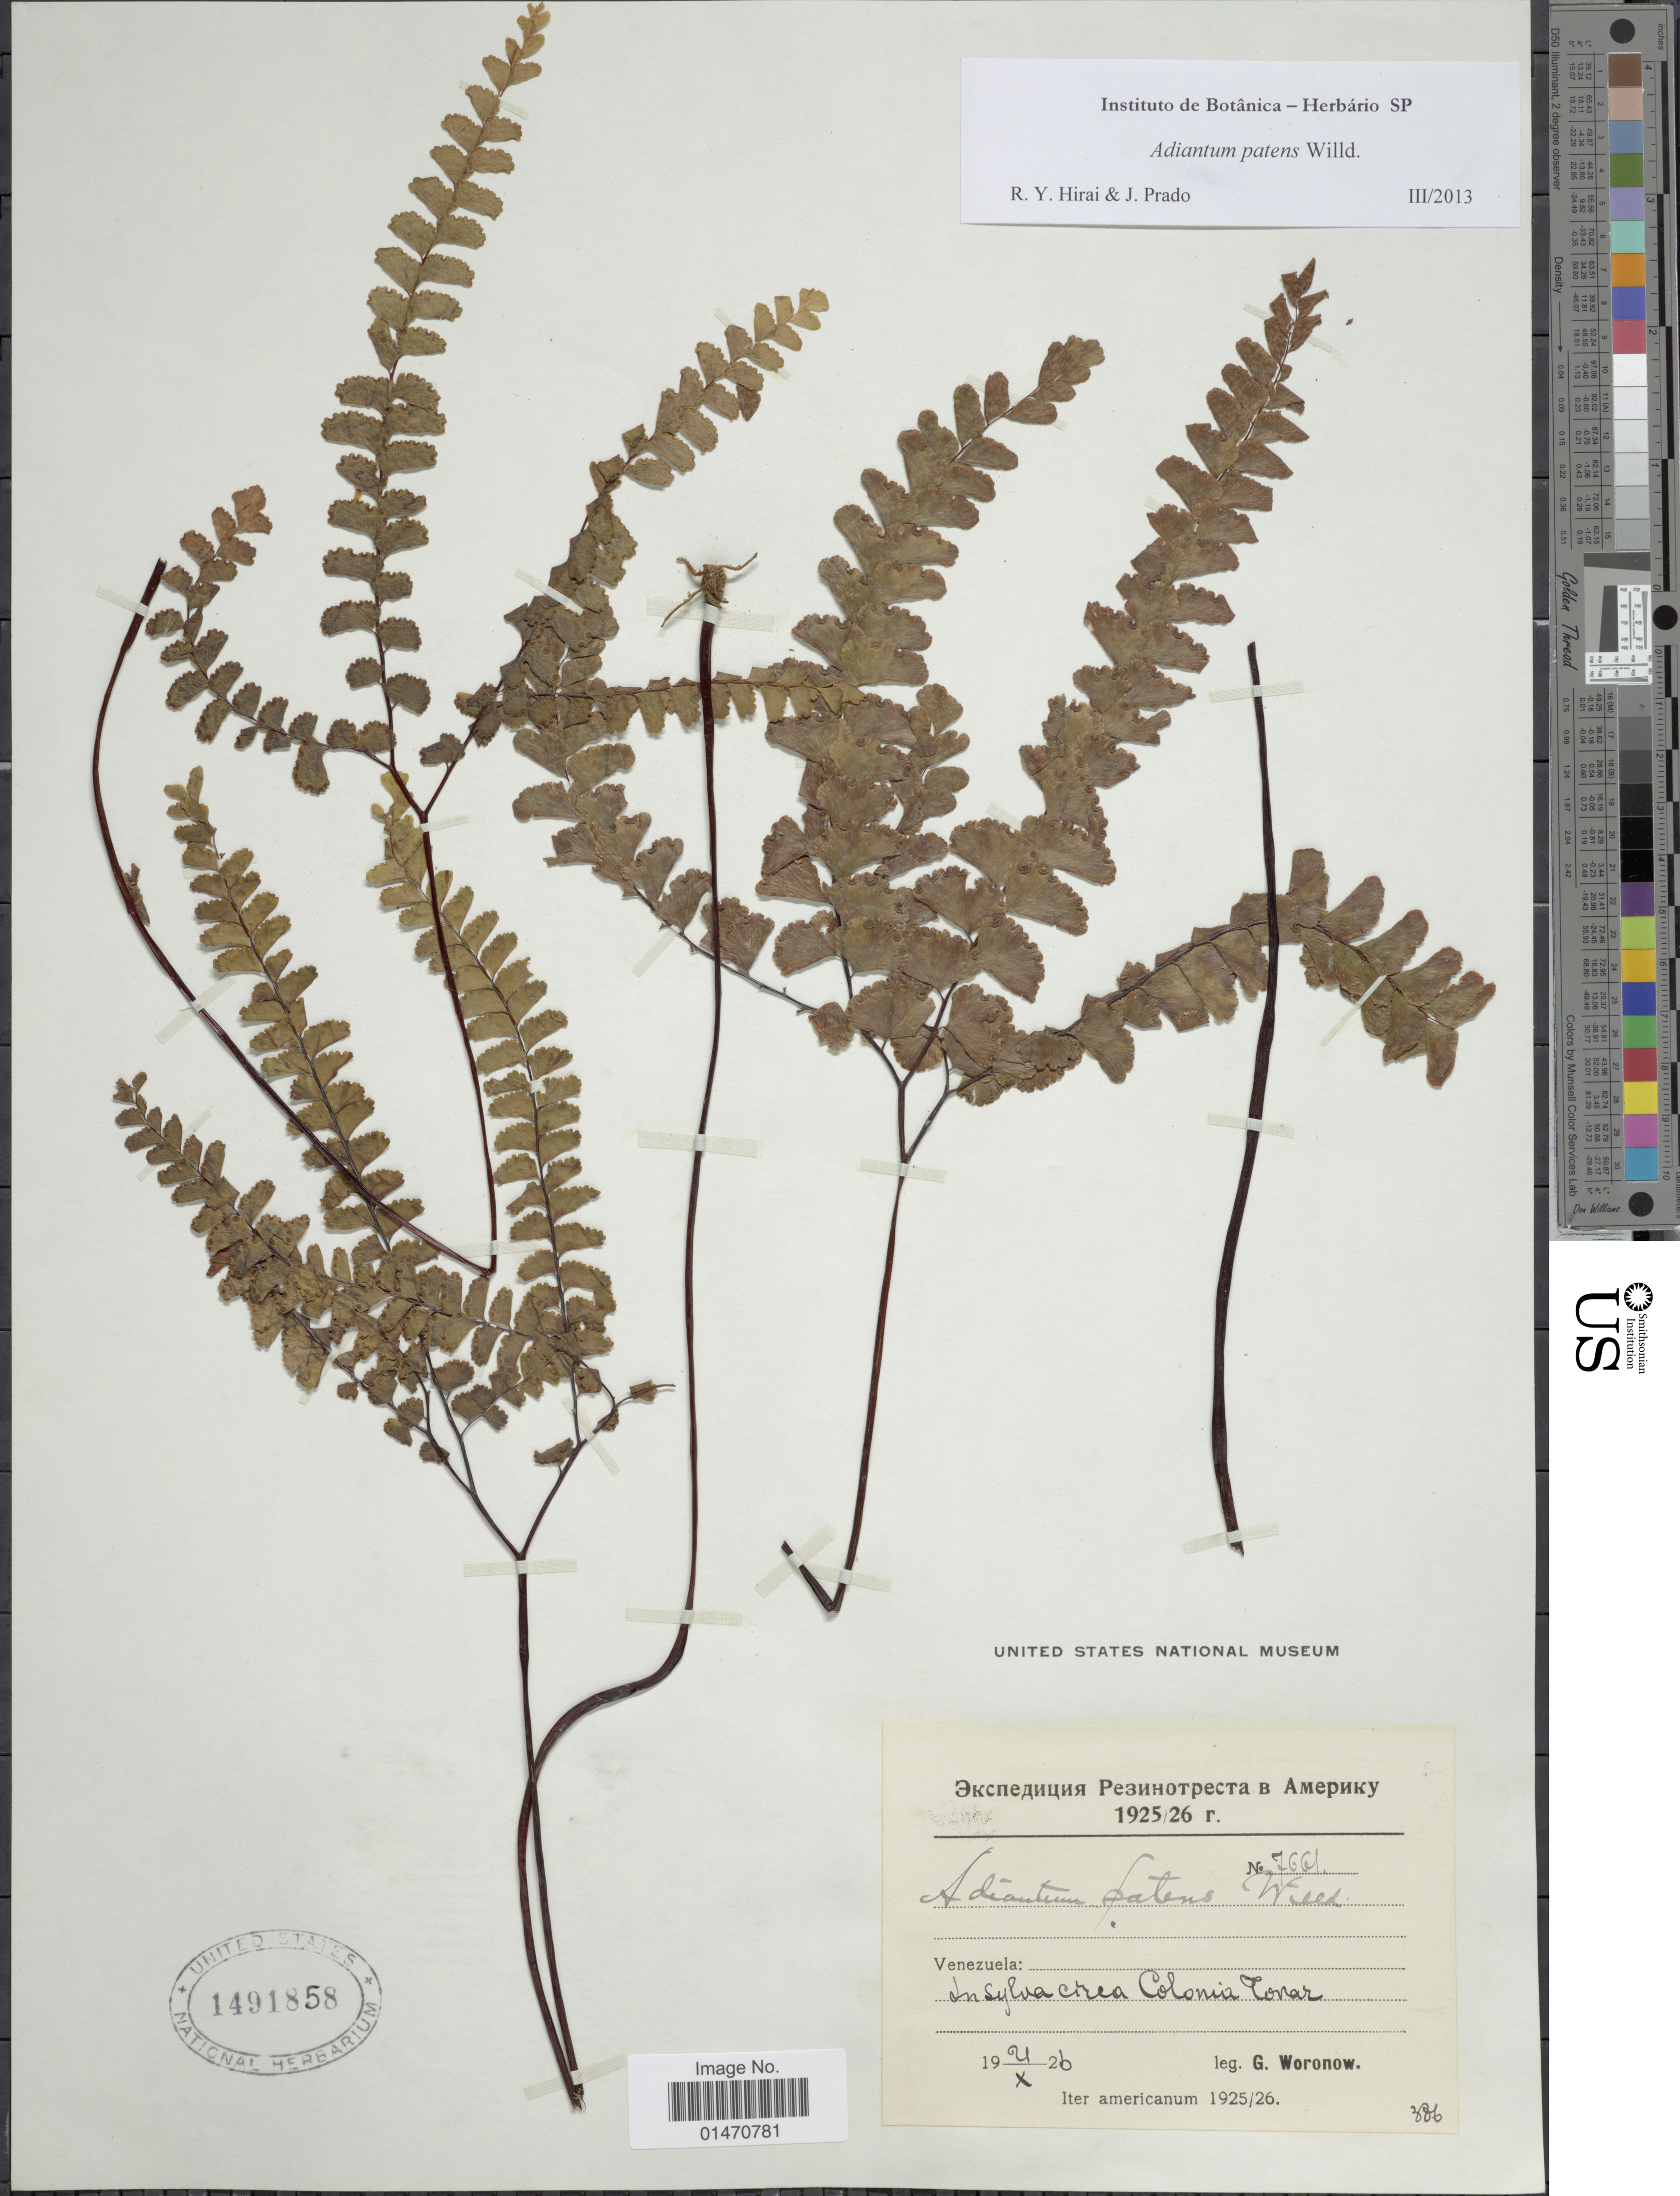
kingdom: Plantae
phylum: Tracheophyta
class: Polypodiopsida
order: Polypodiales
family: Pteridaceae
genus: Adiantum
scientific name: Adiantum patens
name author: Willd.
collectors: G. Woronow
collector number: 7661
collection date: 1926-10-21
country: Venezuela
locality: Venezuela, in sylva circa Colonia Tovar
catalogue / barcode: US 1491858